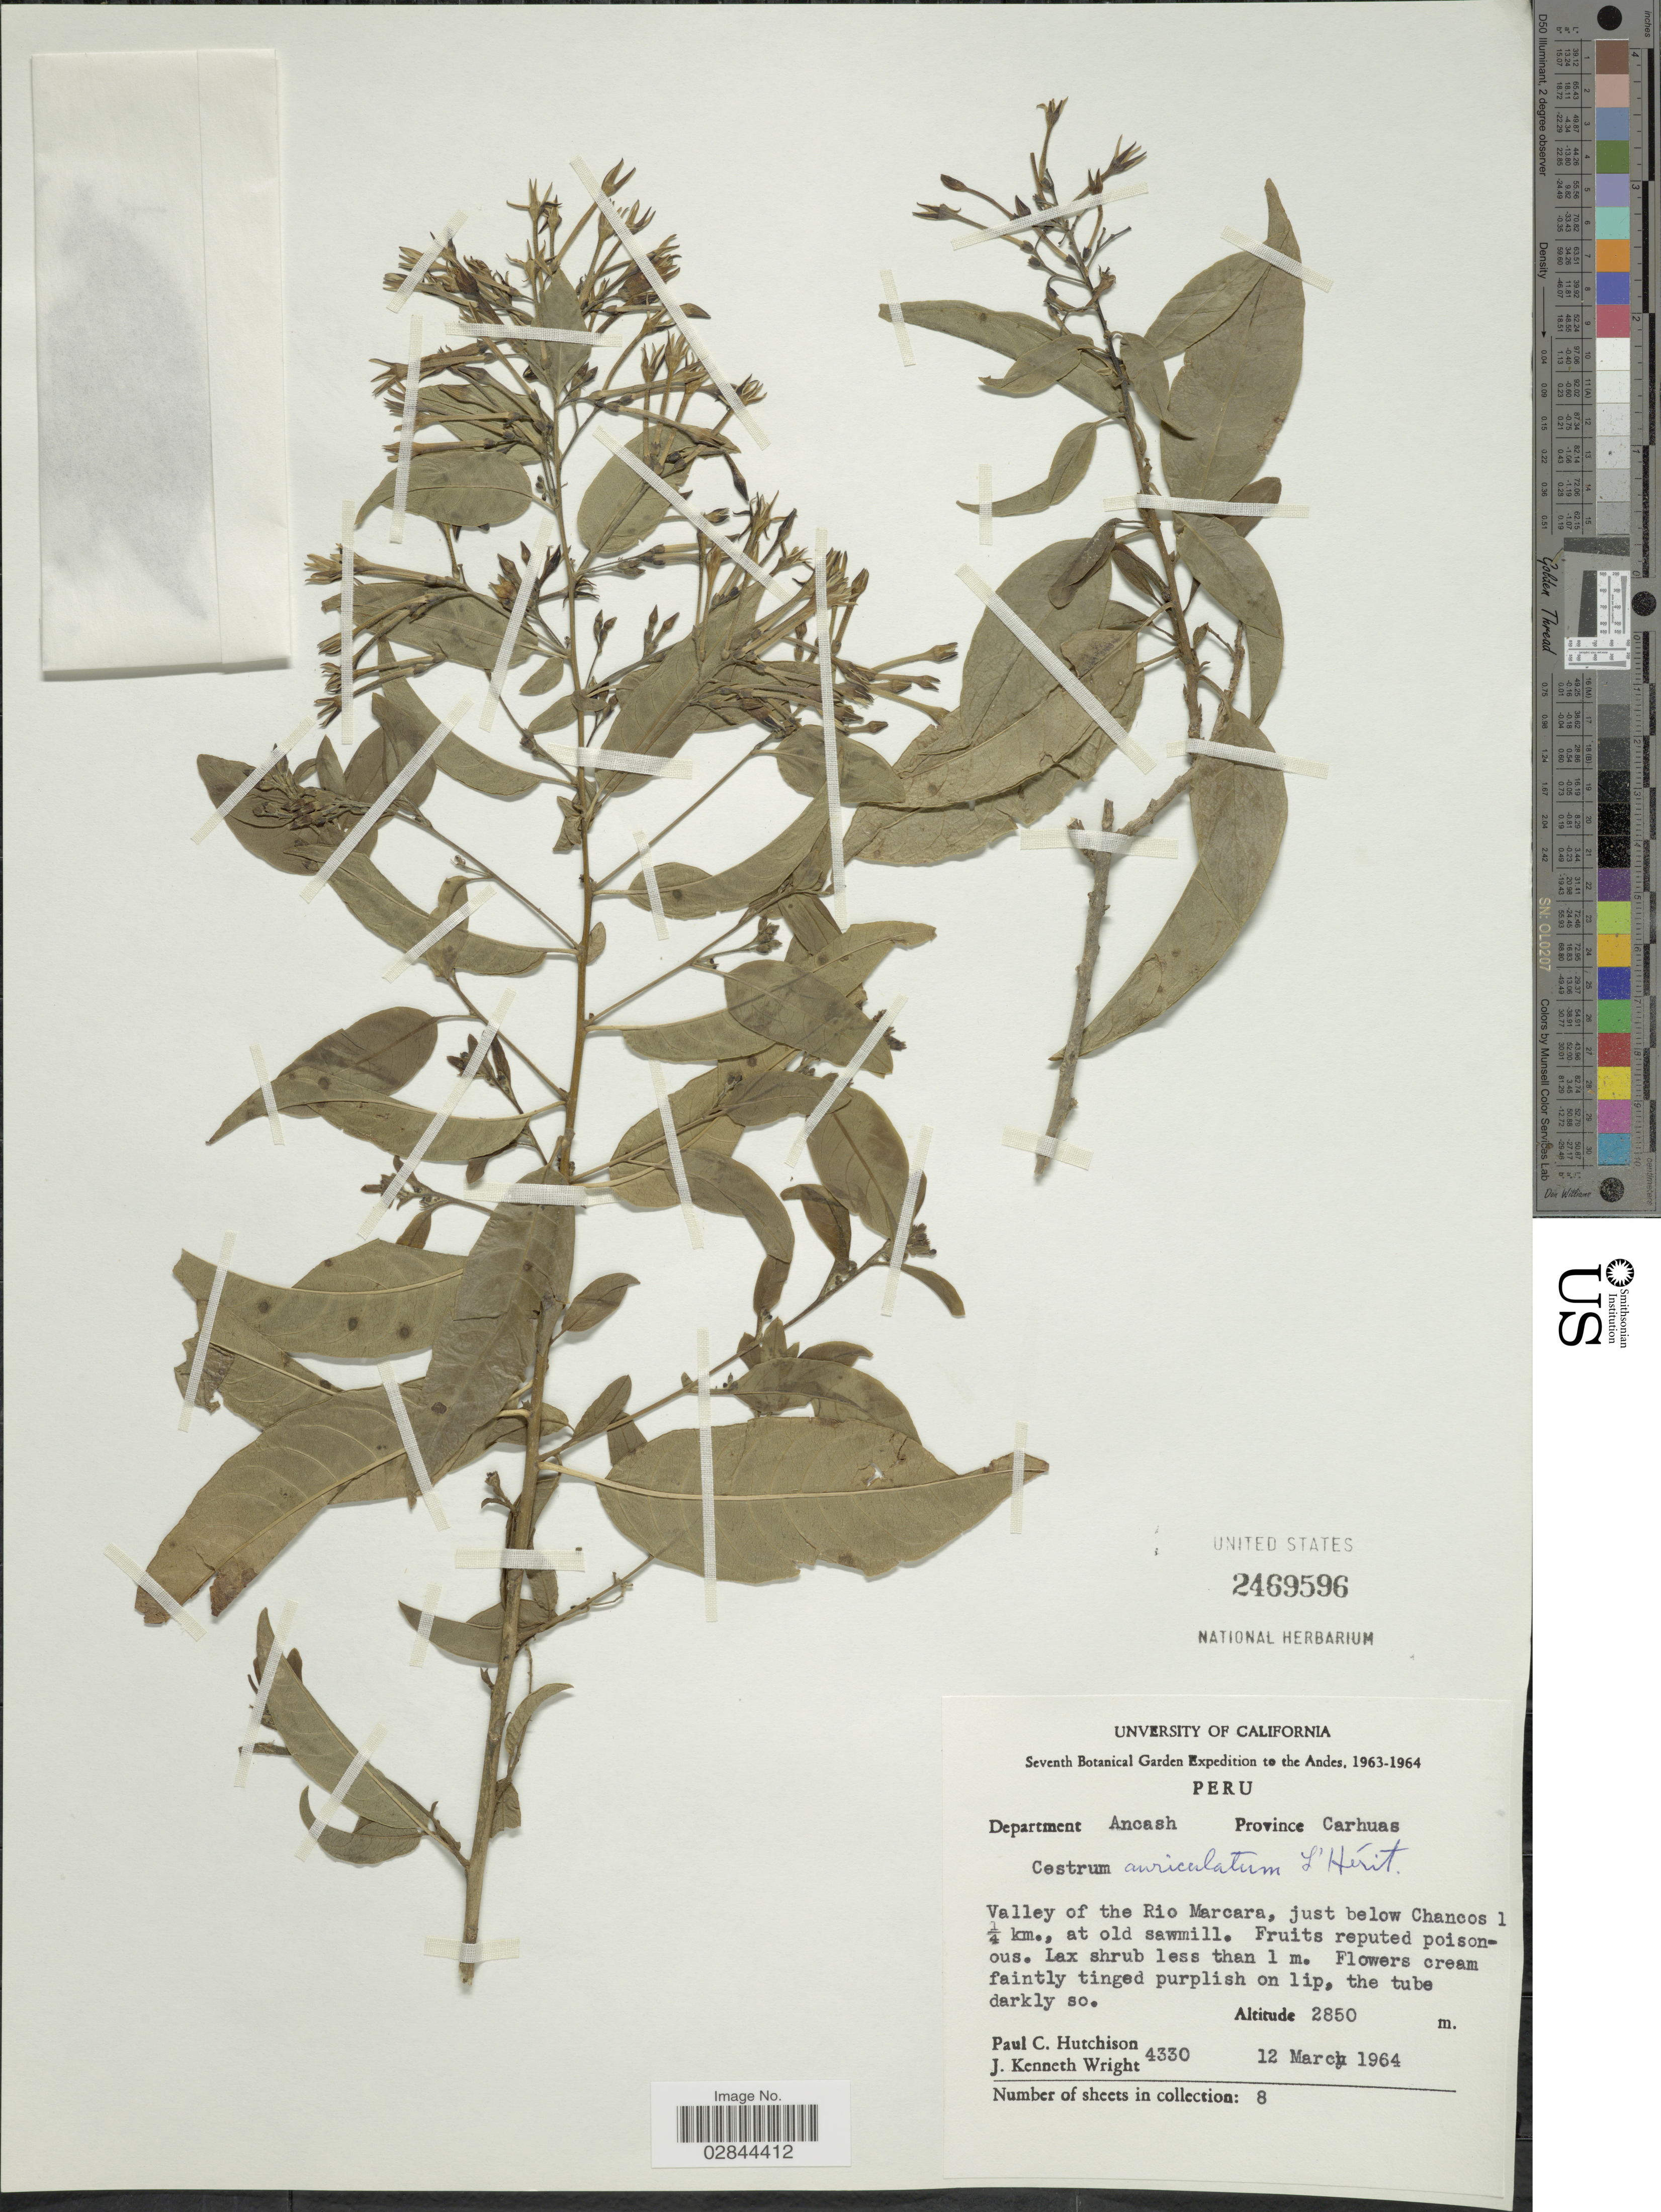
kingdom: Plantae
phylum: Tracheophyta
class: Magnoliopsida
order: Solanales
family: Solanaceae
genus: Cestrum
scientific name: Cestrum auriculatum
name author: L'Hér.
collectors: P. C. Hutchison & J. K. Wright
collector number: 4330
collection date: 1964-03-12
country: Peru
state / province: Ancash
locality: The Andes. Department Ancash, Province Carhuas, Valley of the Rio Marcara, just below Chancos 1 1/4km., at old sawmill.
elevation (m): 2850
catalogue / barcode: US 2469596